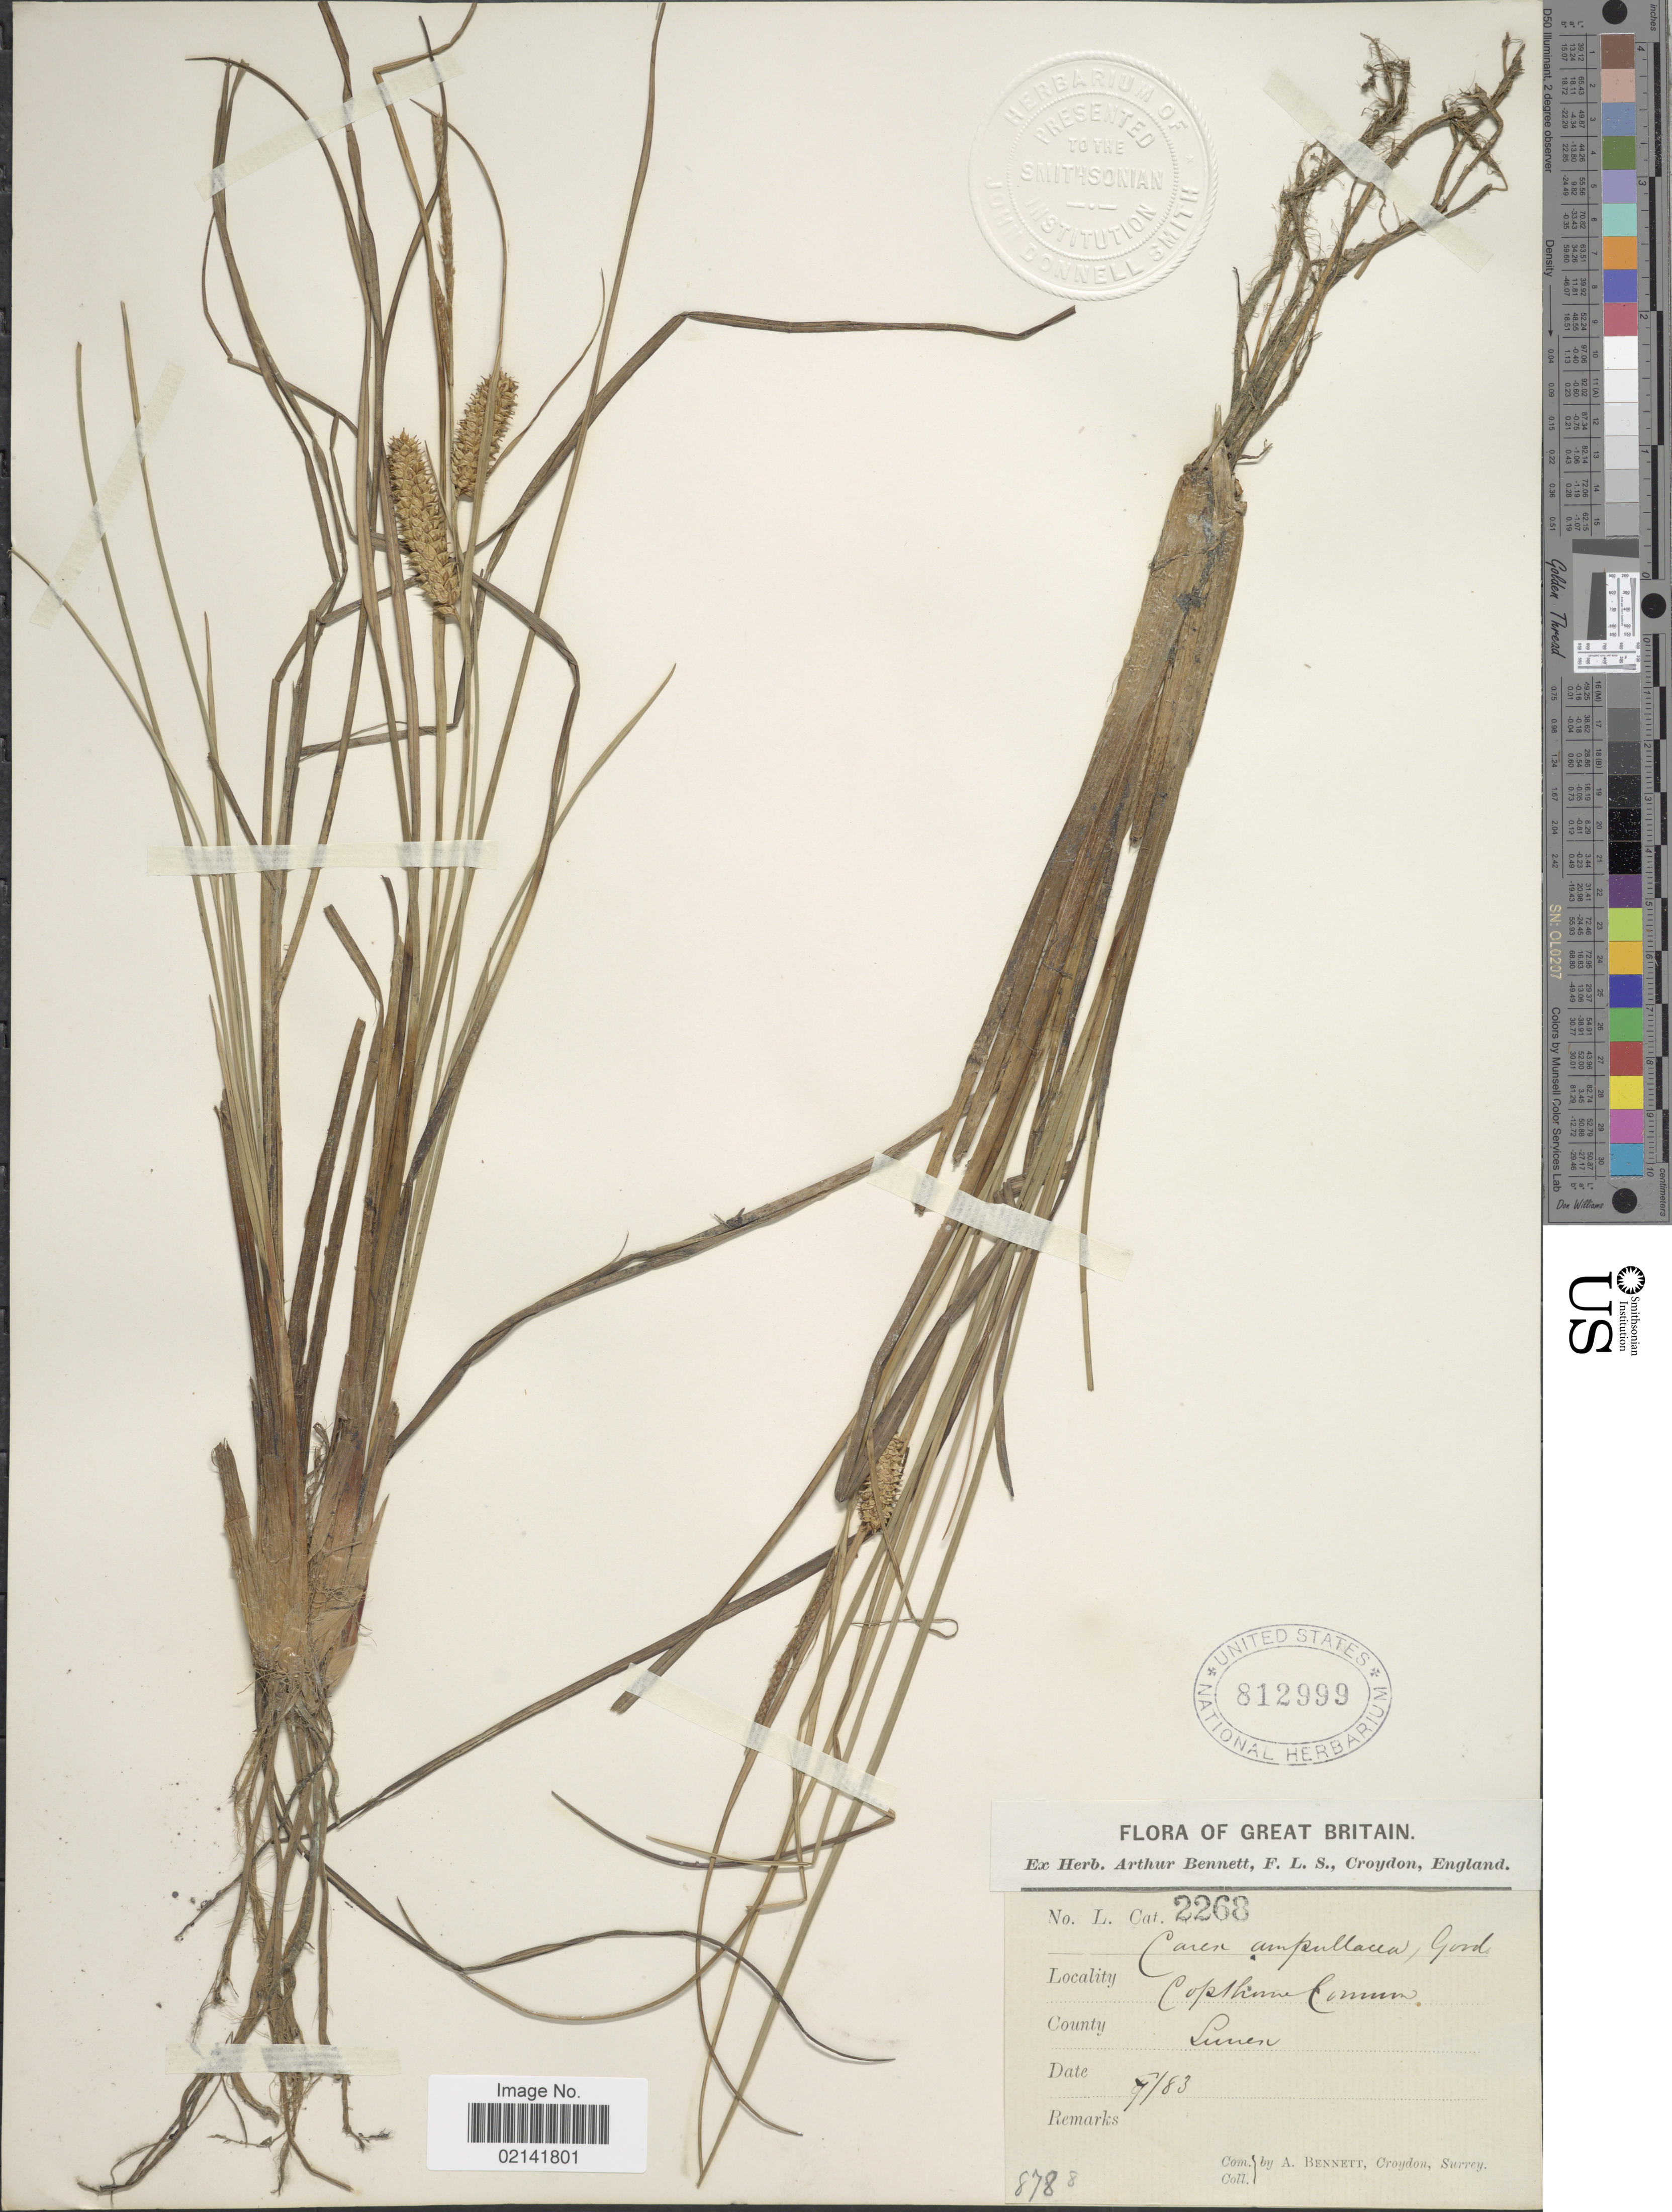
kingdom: Plantae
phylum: Tracheophyta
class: Liliopsida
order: Poales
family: Cyperaceae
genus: Carex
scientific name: Carex rostrata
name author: Stokes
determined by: Strong, Mark T., (BOT), Smithsonian Institution - National Museum of Natural History (UNITED STATES)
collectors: A. Bennett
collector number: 2268/8788?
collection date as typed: Transcribed d/m/y: /7/83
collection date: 1883-07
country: United Kingdom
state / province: England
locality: Copthorne Common. County: Sussex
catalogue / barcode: US 812999